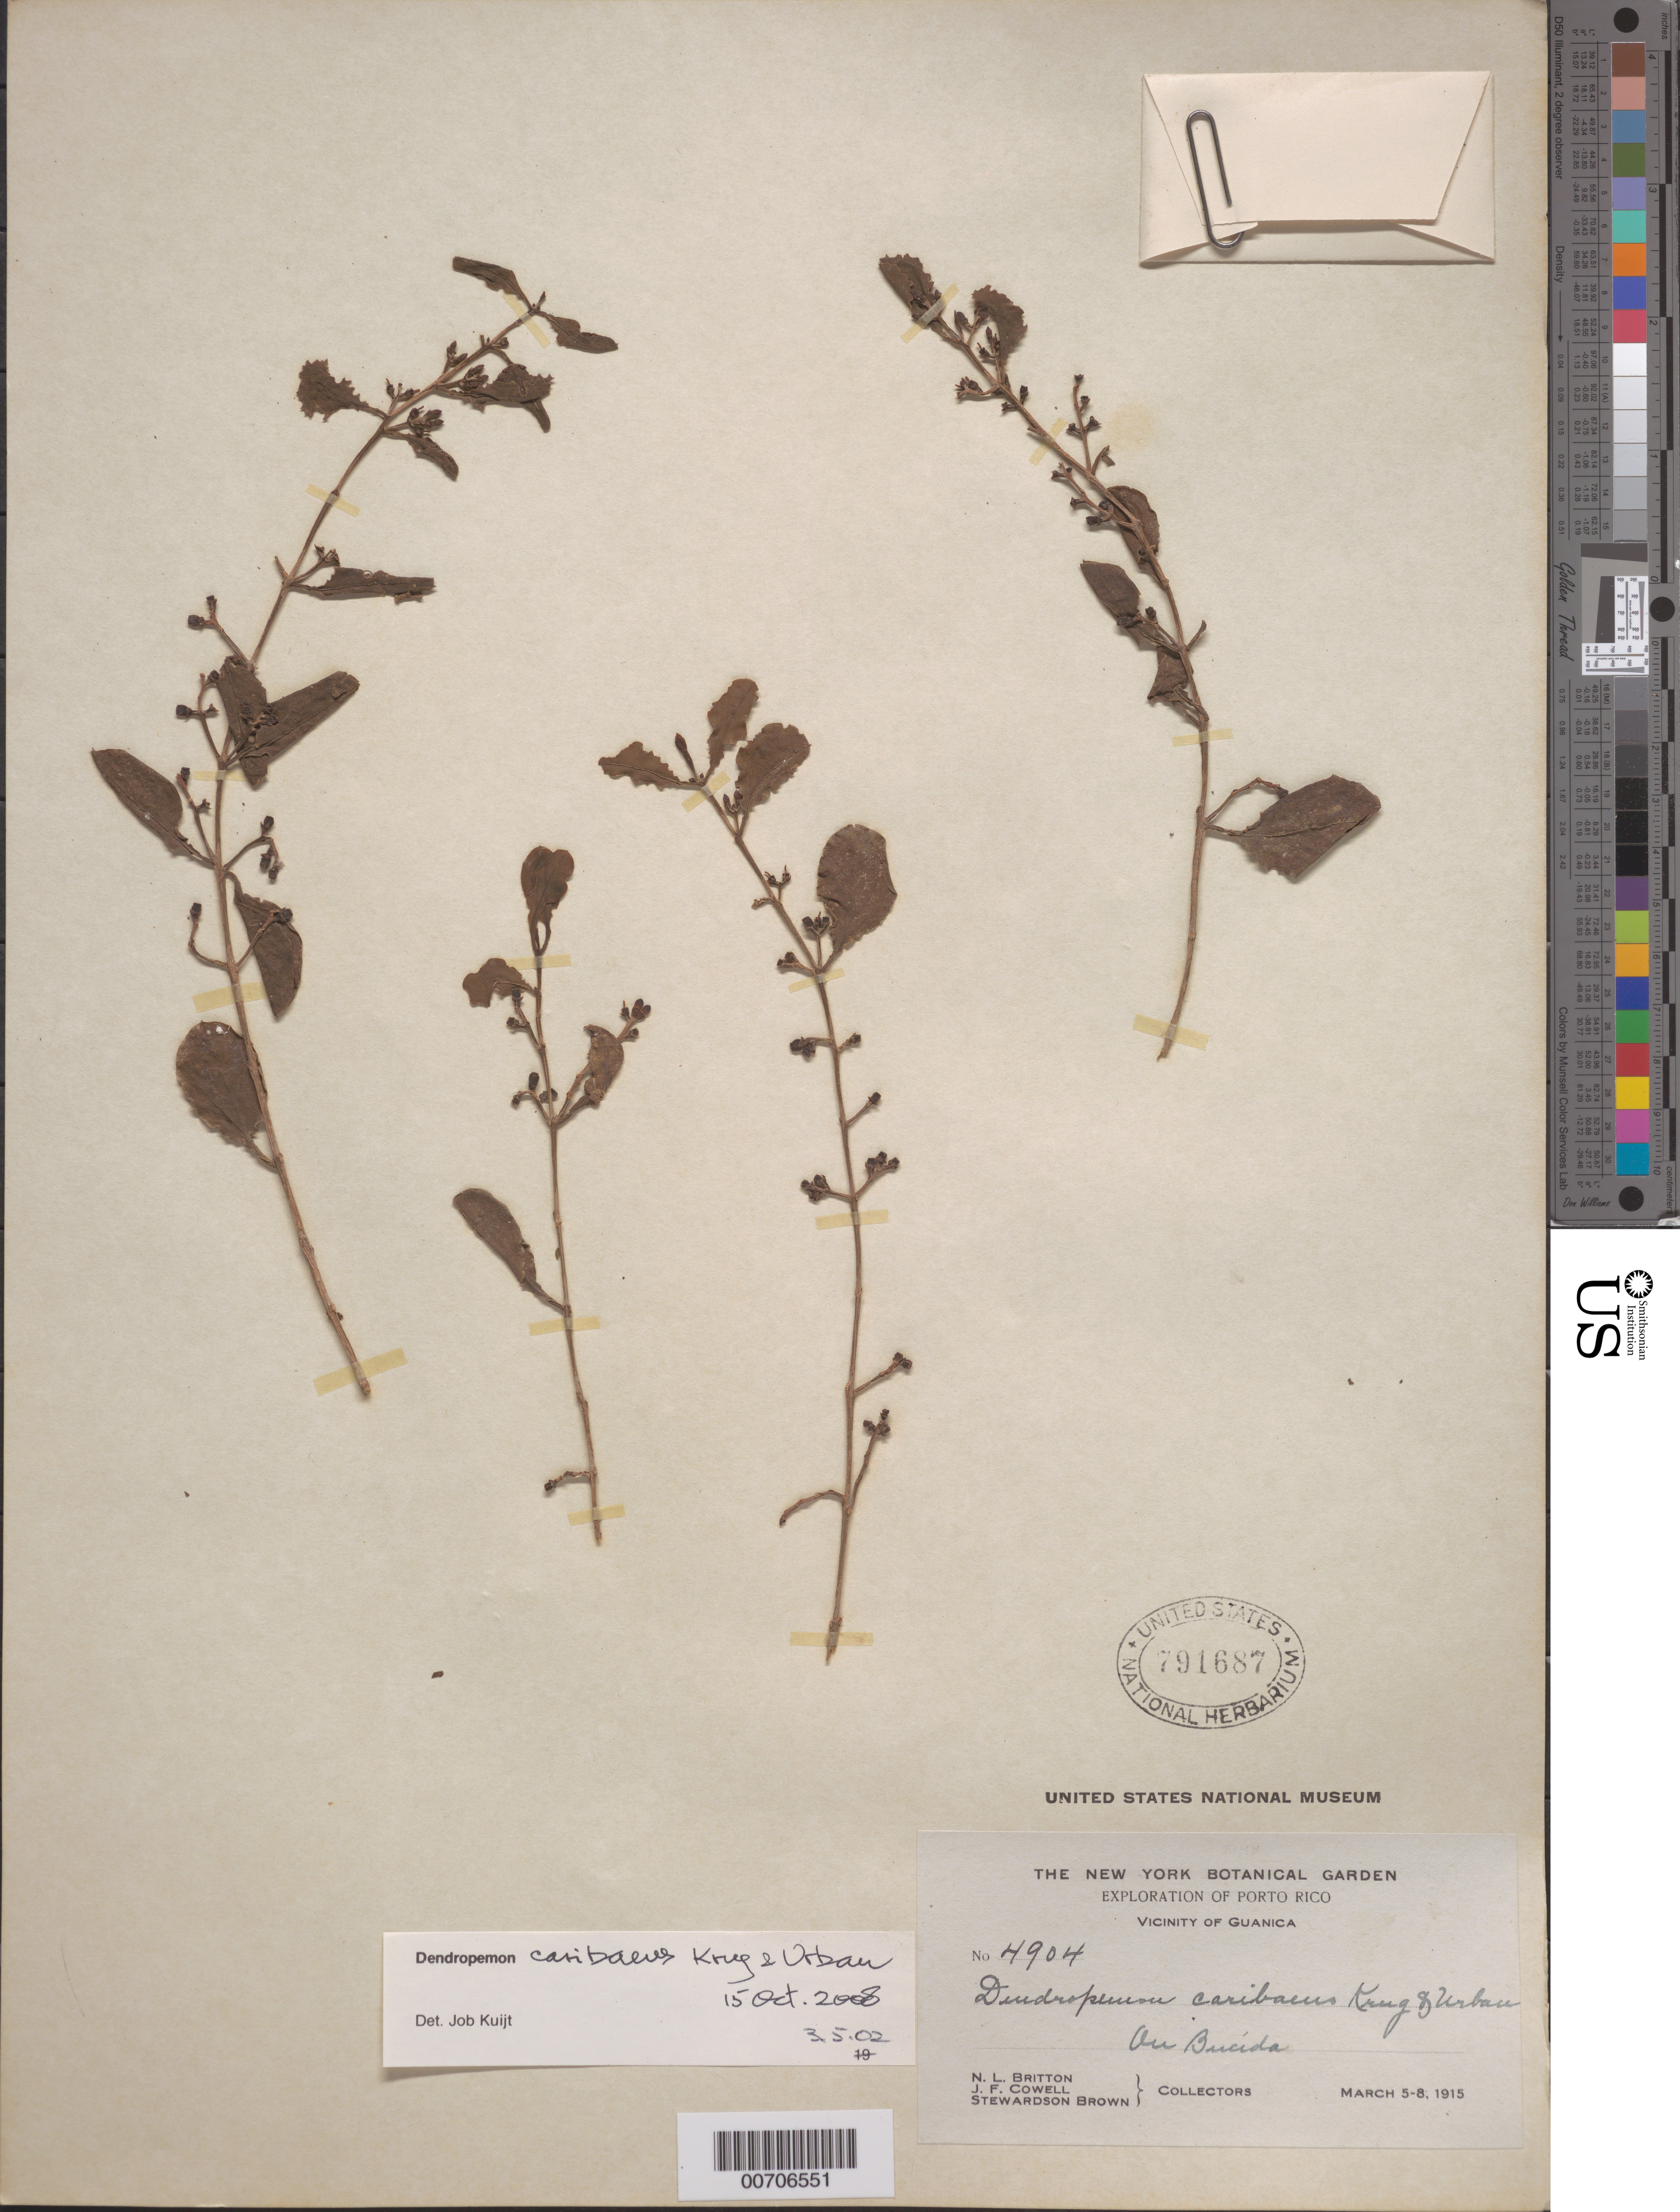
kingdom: Plantae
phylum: Tracheophyta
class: Magnoliopsida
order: Santalales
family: Loranthaceae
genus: Dendropemon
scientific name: Dendropemon caribaeus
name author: Krug & Urb.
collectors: N. Britton, J. F. Cowell & S. Brown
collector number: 4904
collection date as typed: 05 Mar 1915 to 08 Mar 1915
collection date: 1915-03-05/1915-03-08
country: Puerto Rico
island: Greater Antilles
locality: Guanica, vic of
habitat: On Bucida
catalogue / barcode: US 791687